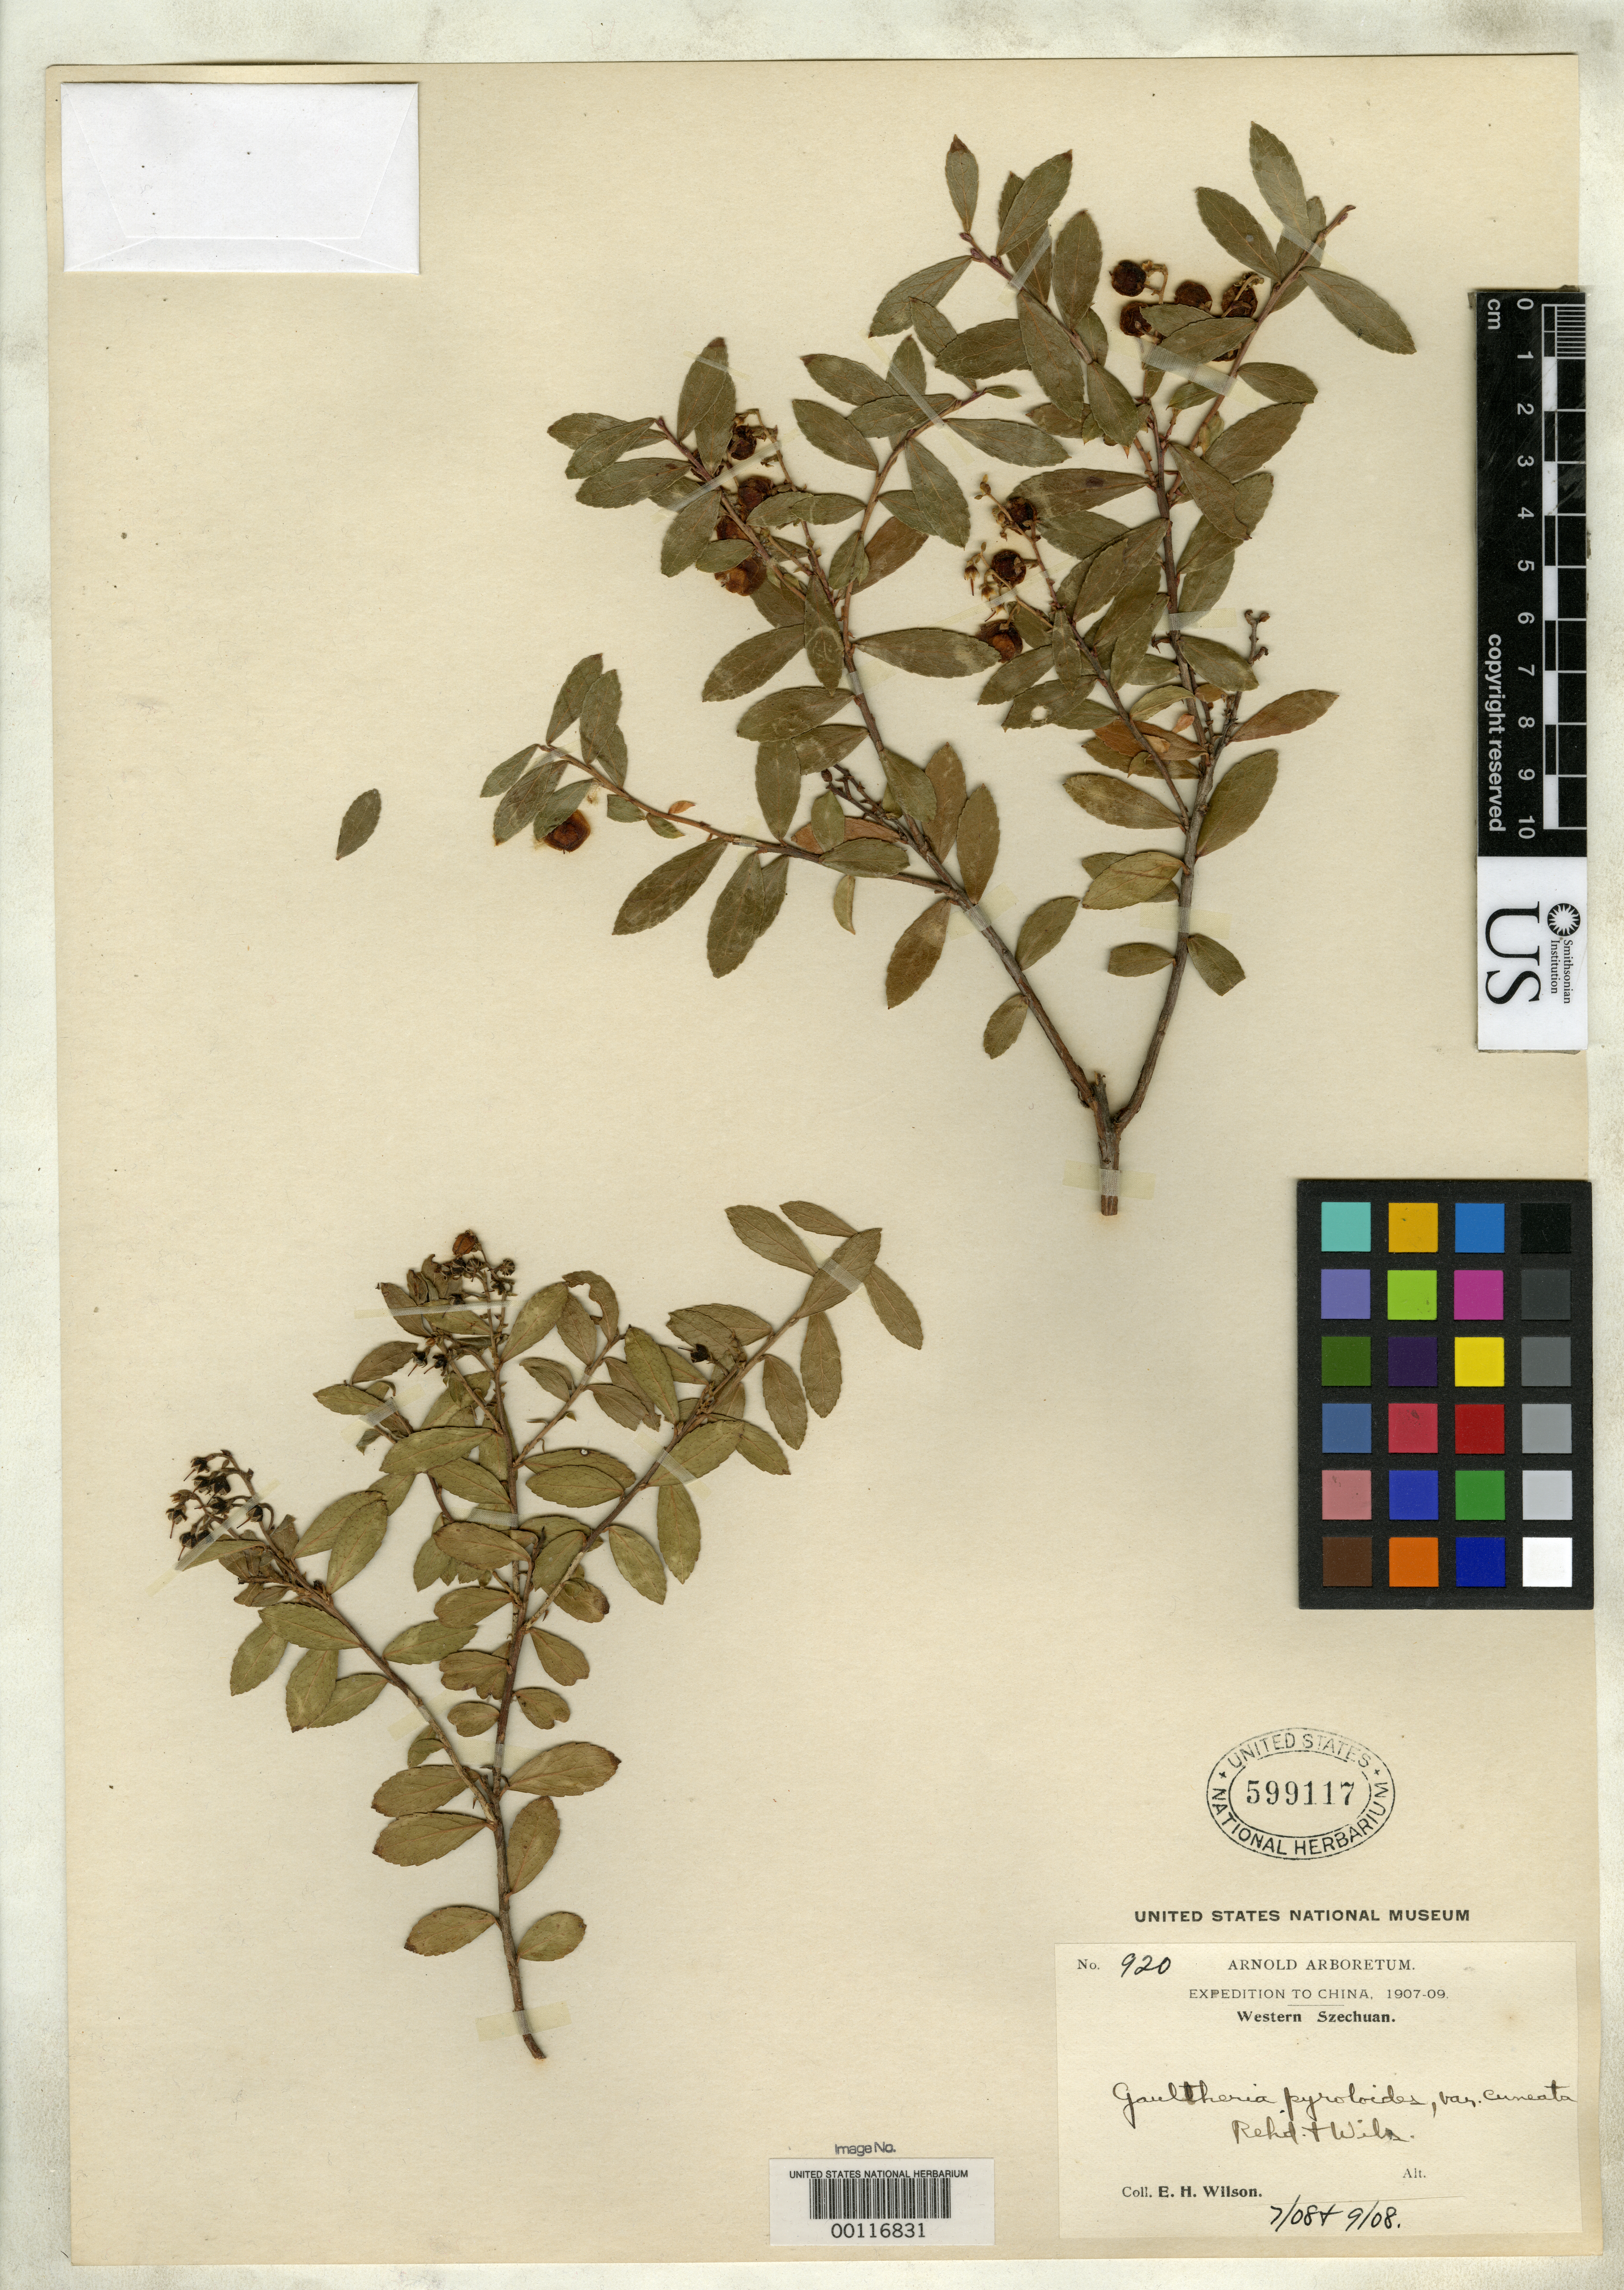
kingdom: Plantae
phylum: Tracheophyta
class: Magnoliopsida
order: Ericales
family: Ericaceae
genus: Gaultheria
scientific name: Gaultheria pyroloides var. cuneata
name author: Rehder & E.H. Wilson in Sarg.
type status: Isotype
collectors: E. H. Wilson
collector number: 920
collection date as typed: Jul 1908 to -- Sep 1908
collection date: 1908-07/1908-09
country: China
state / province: Sichuan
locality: W & near Wen-ch'uan Hsien.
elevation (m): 2000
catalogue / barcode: US 599117